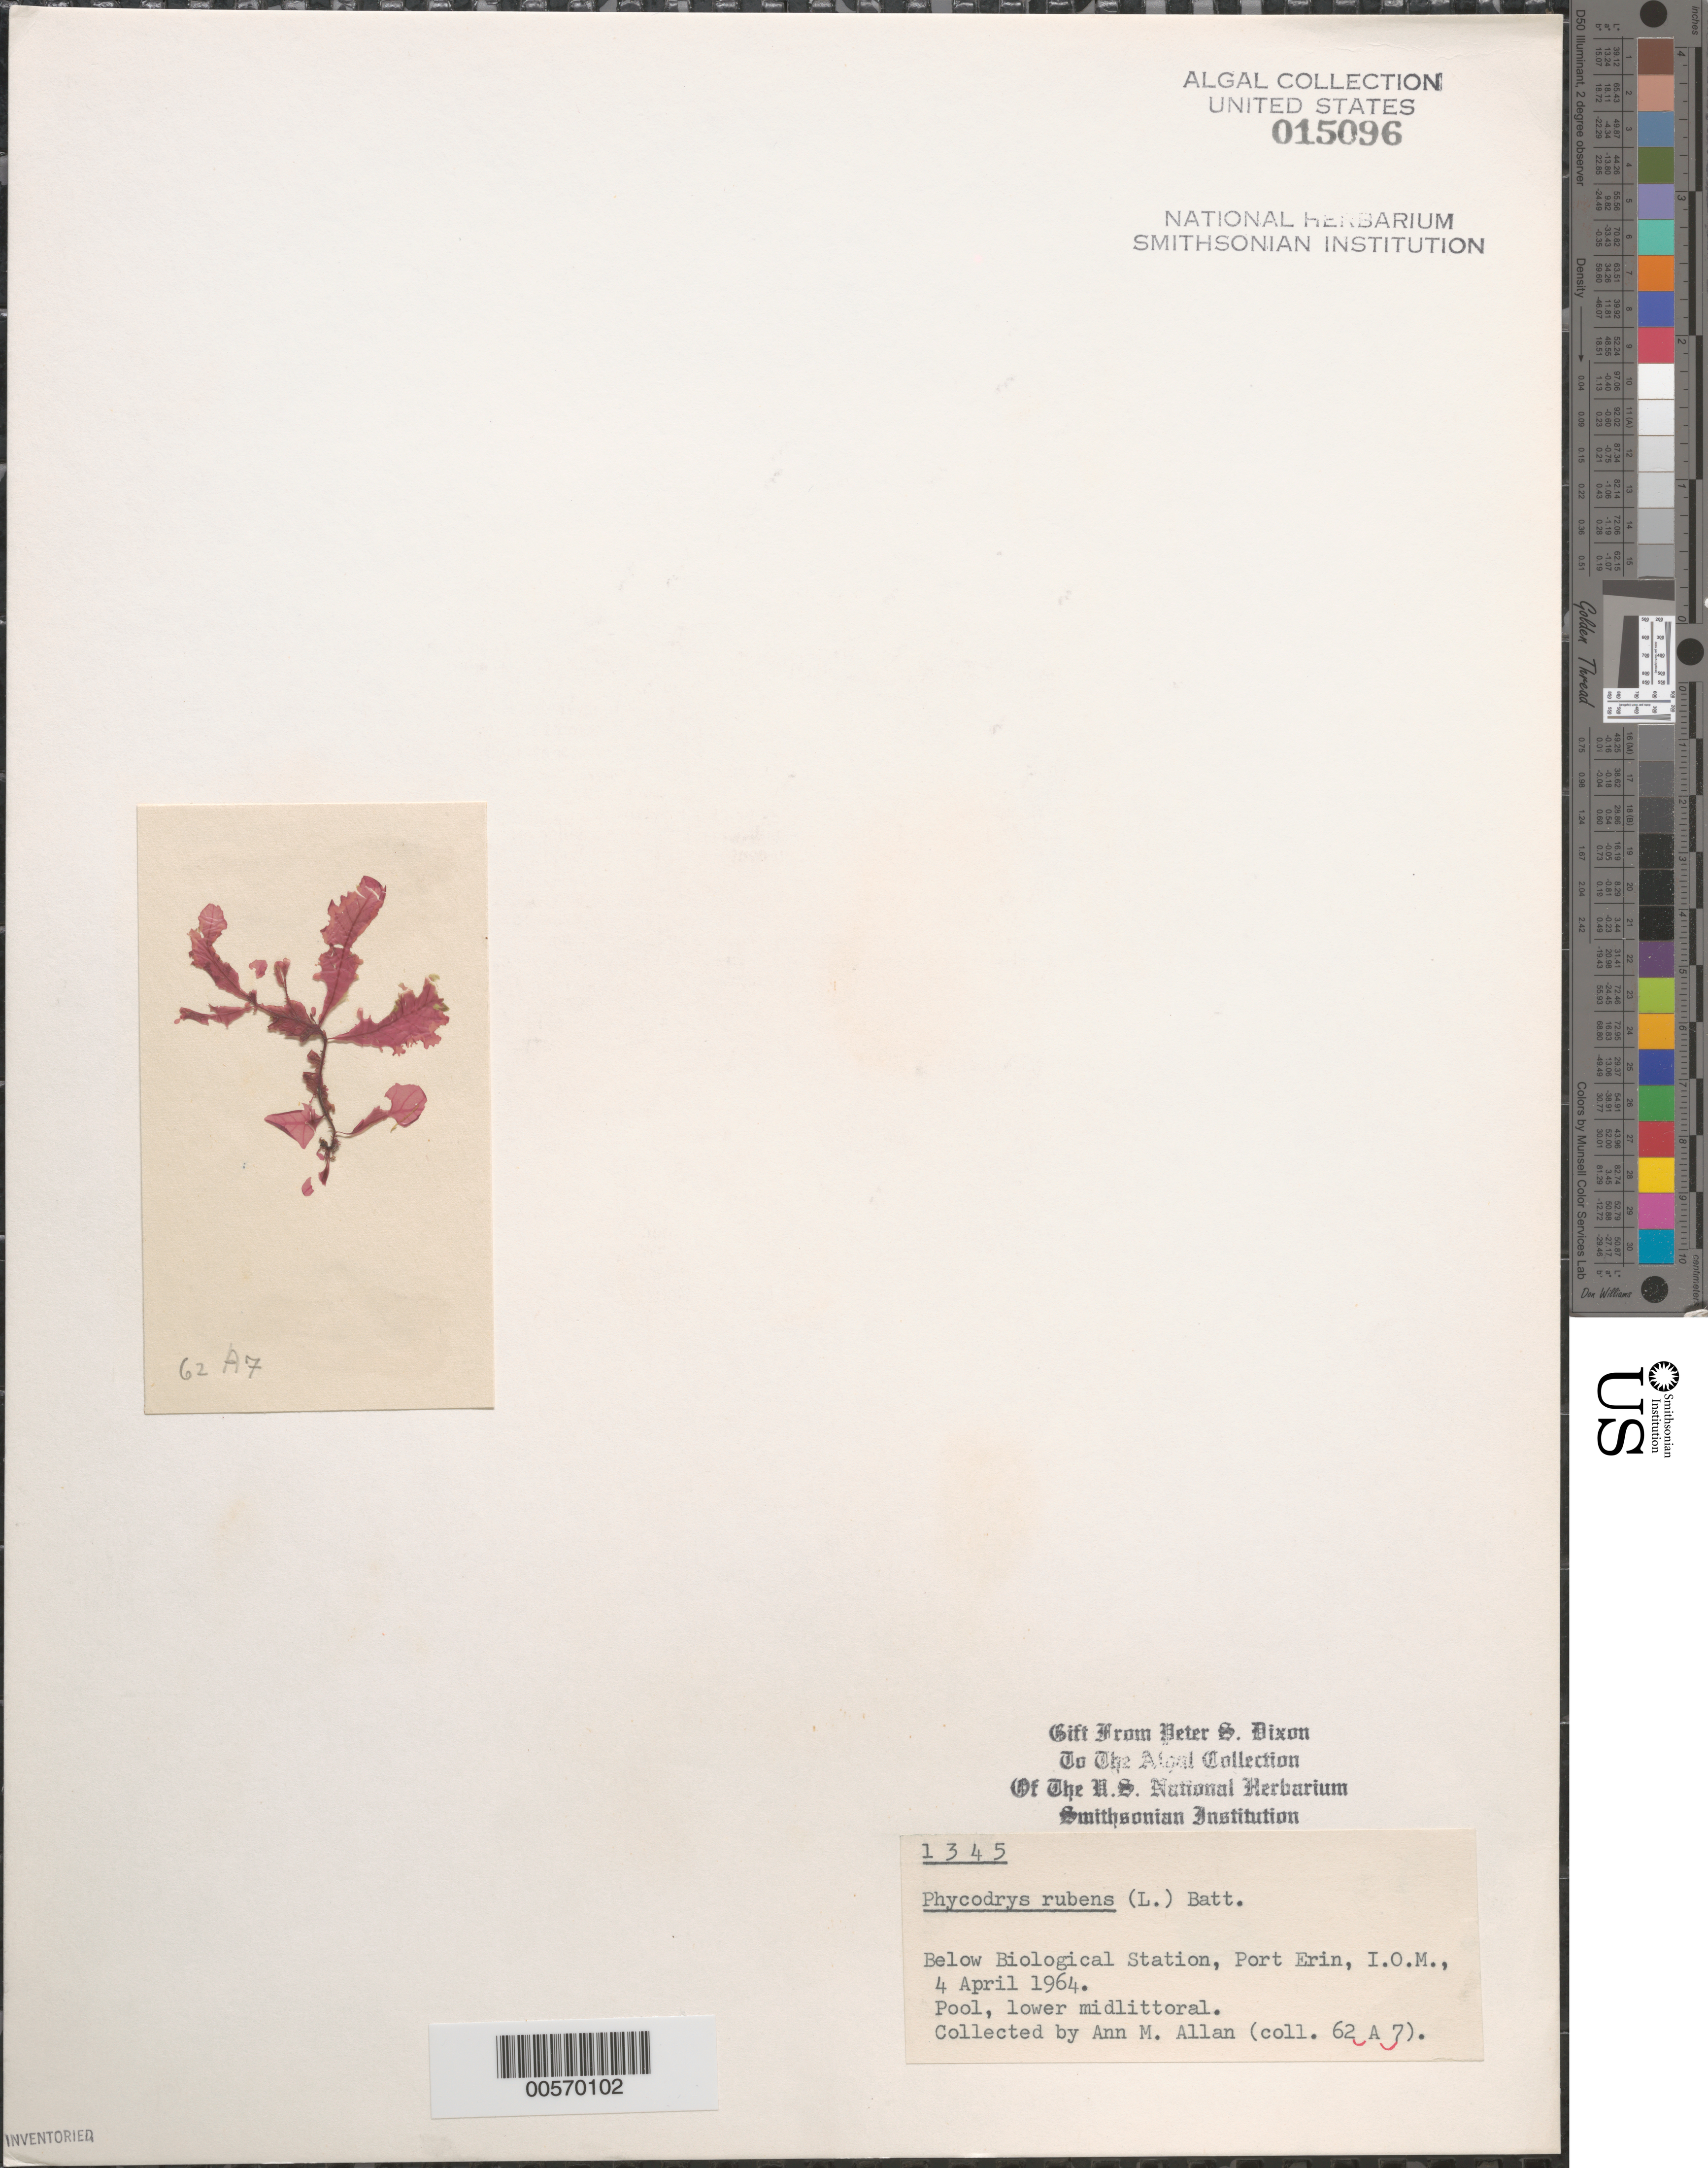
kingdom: Plantae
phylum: Rhodophyta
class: Florideophyceae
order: Ceramiales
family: Delesseriaceae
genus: Phycodrys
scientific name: Phycodrys rubens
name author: (L.) Batters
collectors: M. A. Allen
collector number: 62A7 & PSD 1345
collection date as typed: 04 Apr 1964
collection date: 1964-04-04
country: United Kingdom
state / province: England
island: Isle of Man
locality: Port Erin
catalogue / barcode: US 15096